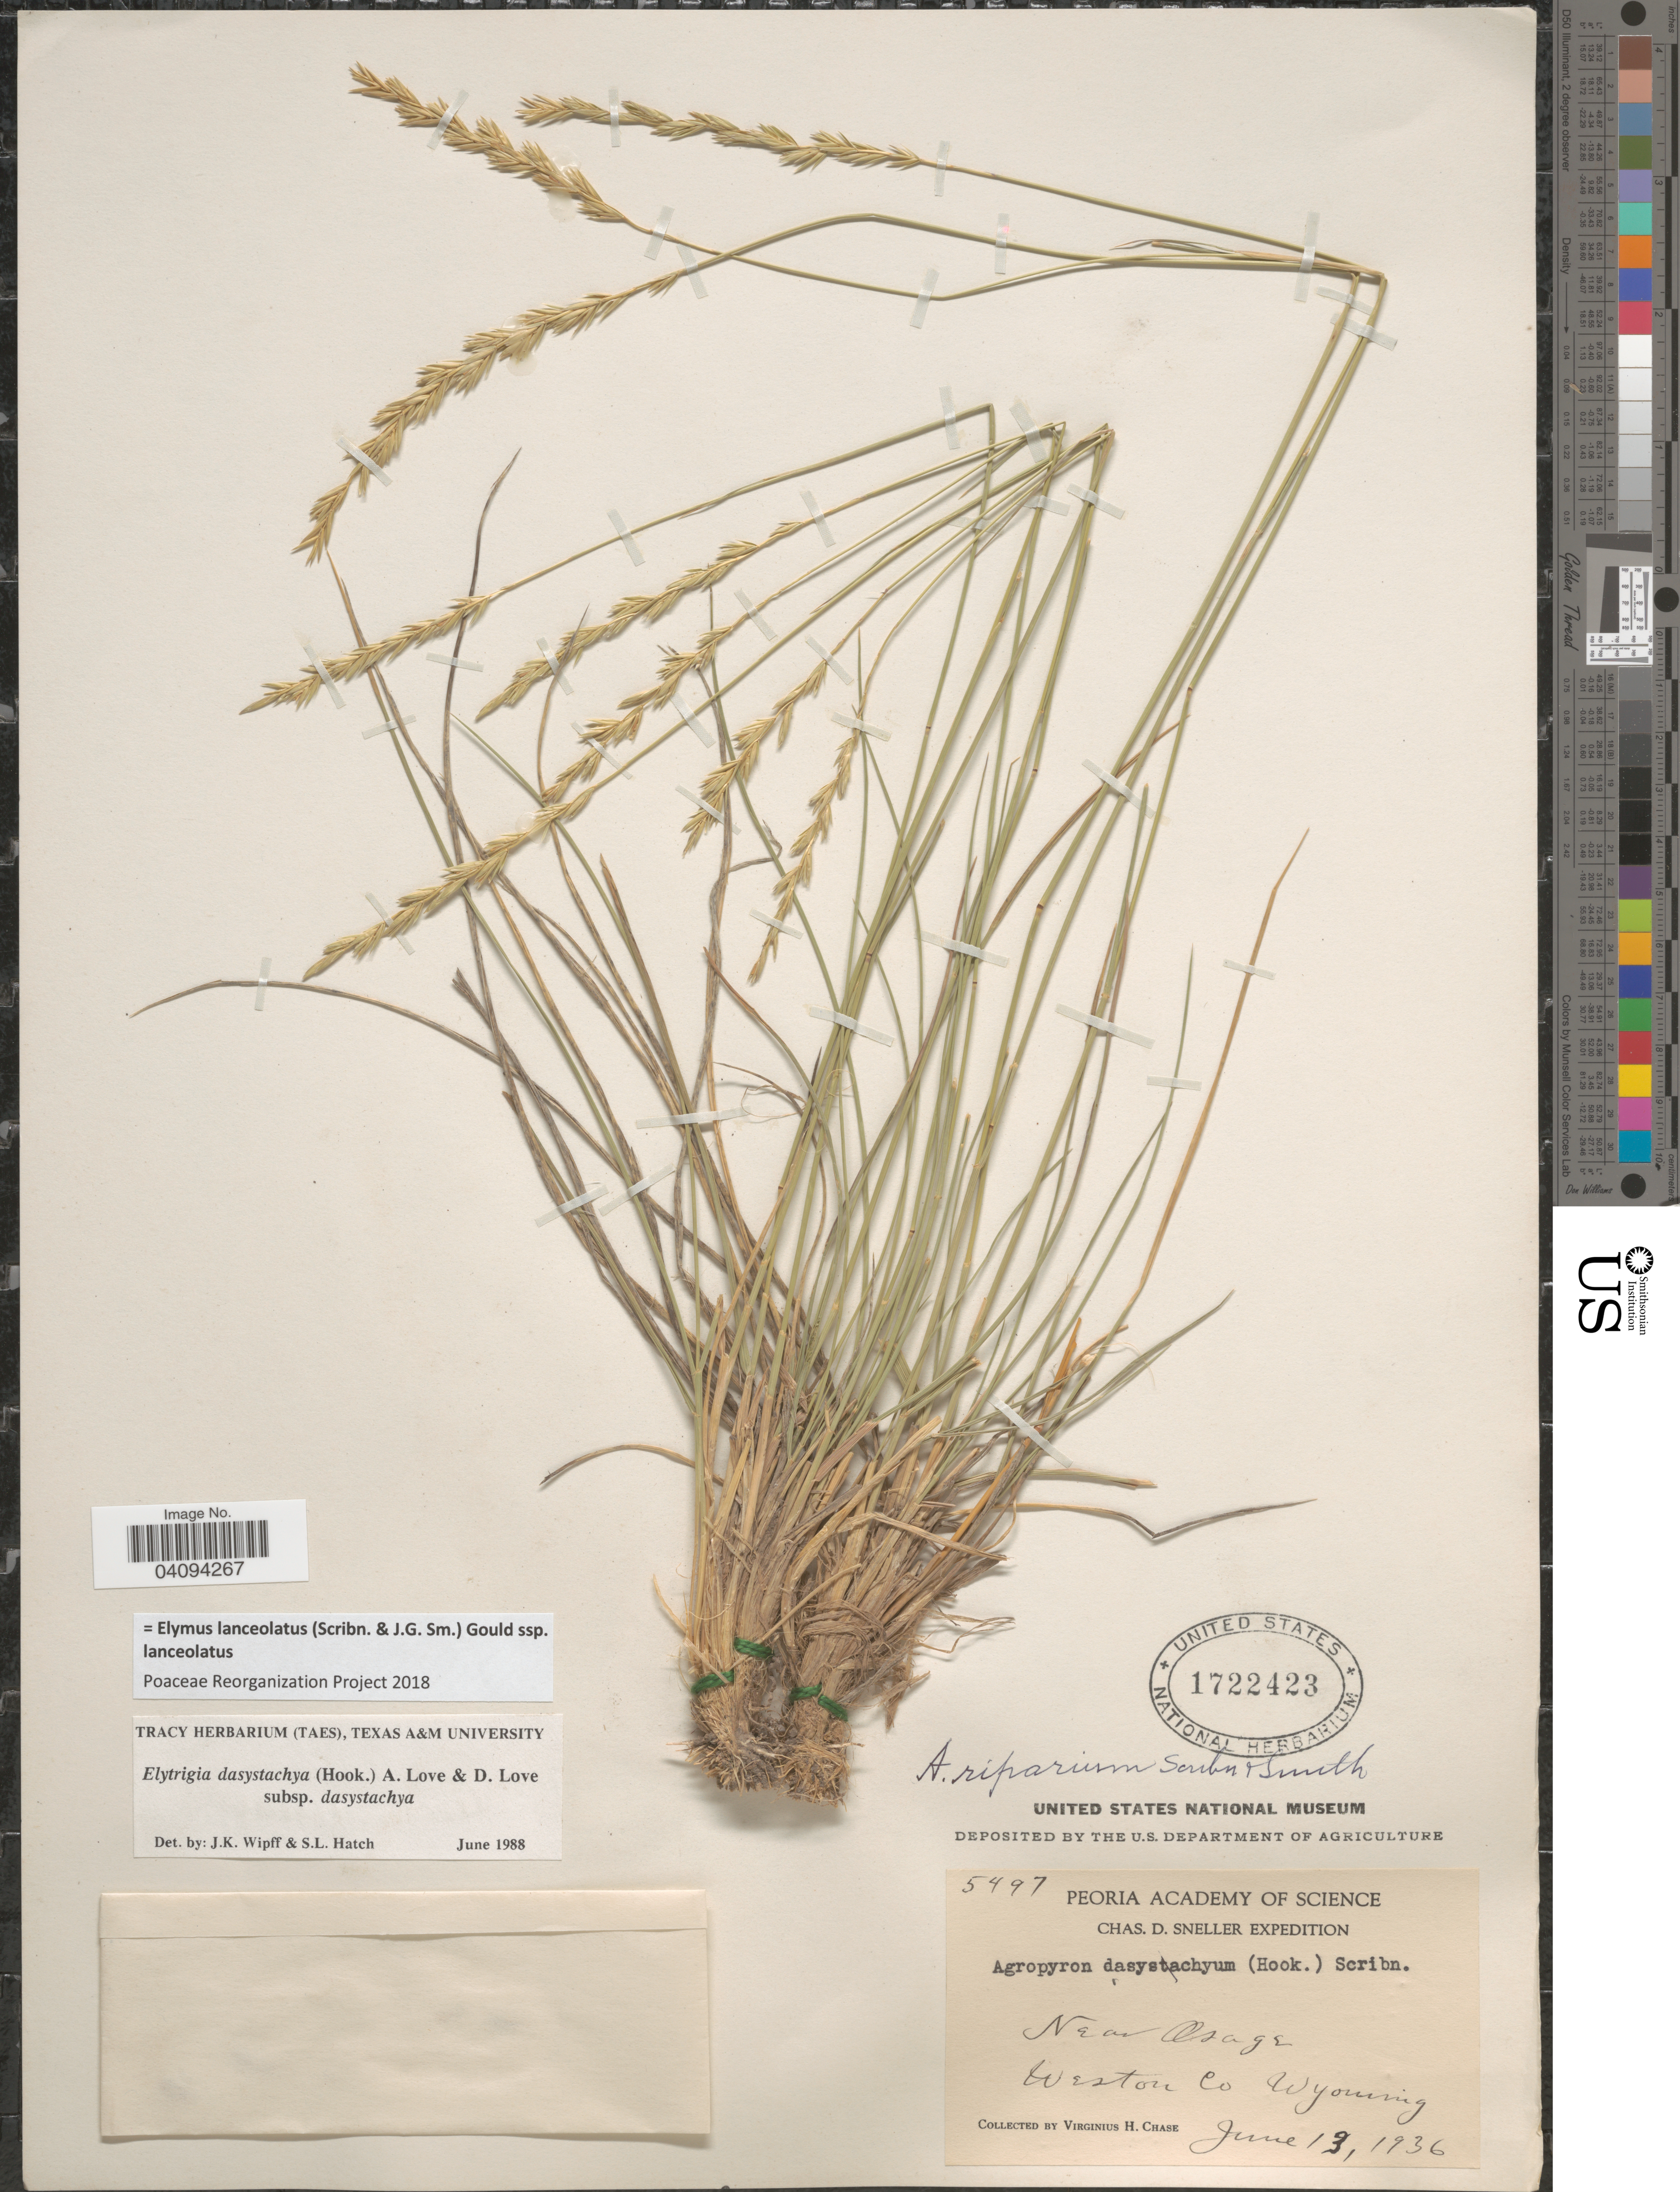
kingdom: Plantae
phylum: Tracheophyta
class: Liliopsida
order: Poales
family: Poaceae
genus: Elymus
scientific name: Elymus lanceolatus subsp. lanceolatus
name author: (Scribn. & J.G. Sm.) Gould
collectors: V. H. Chase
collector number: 5497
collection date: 1936-06-13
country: United States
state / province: Wyoming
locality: Chas. D. Sneller Expedition. Near Osage. Weston Co.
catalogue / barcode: US 1722423